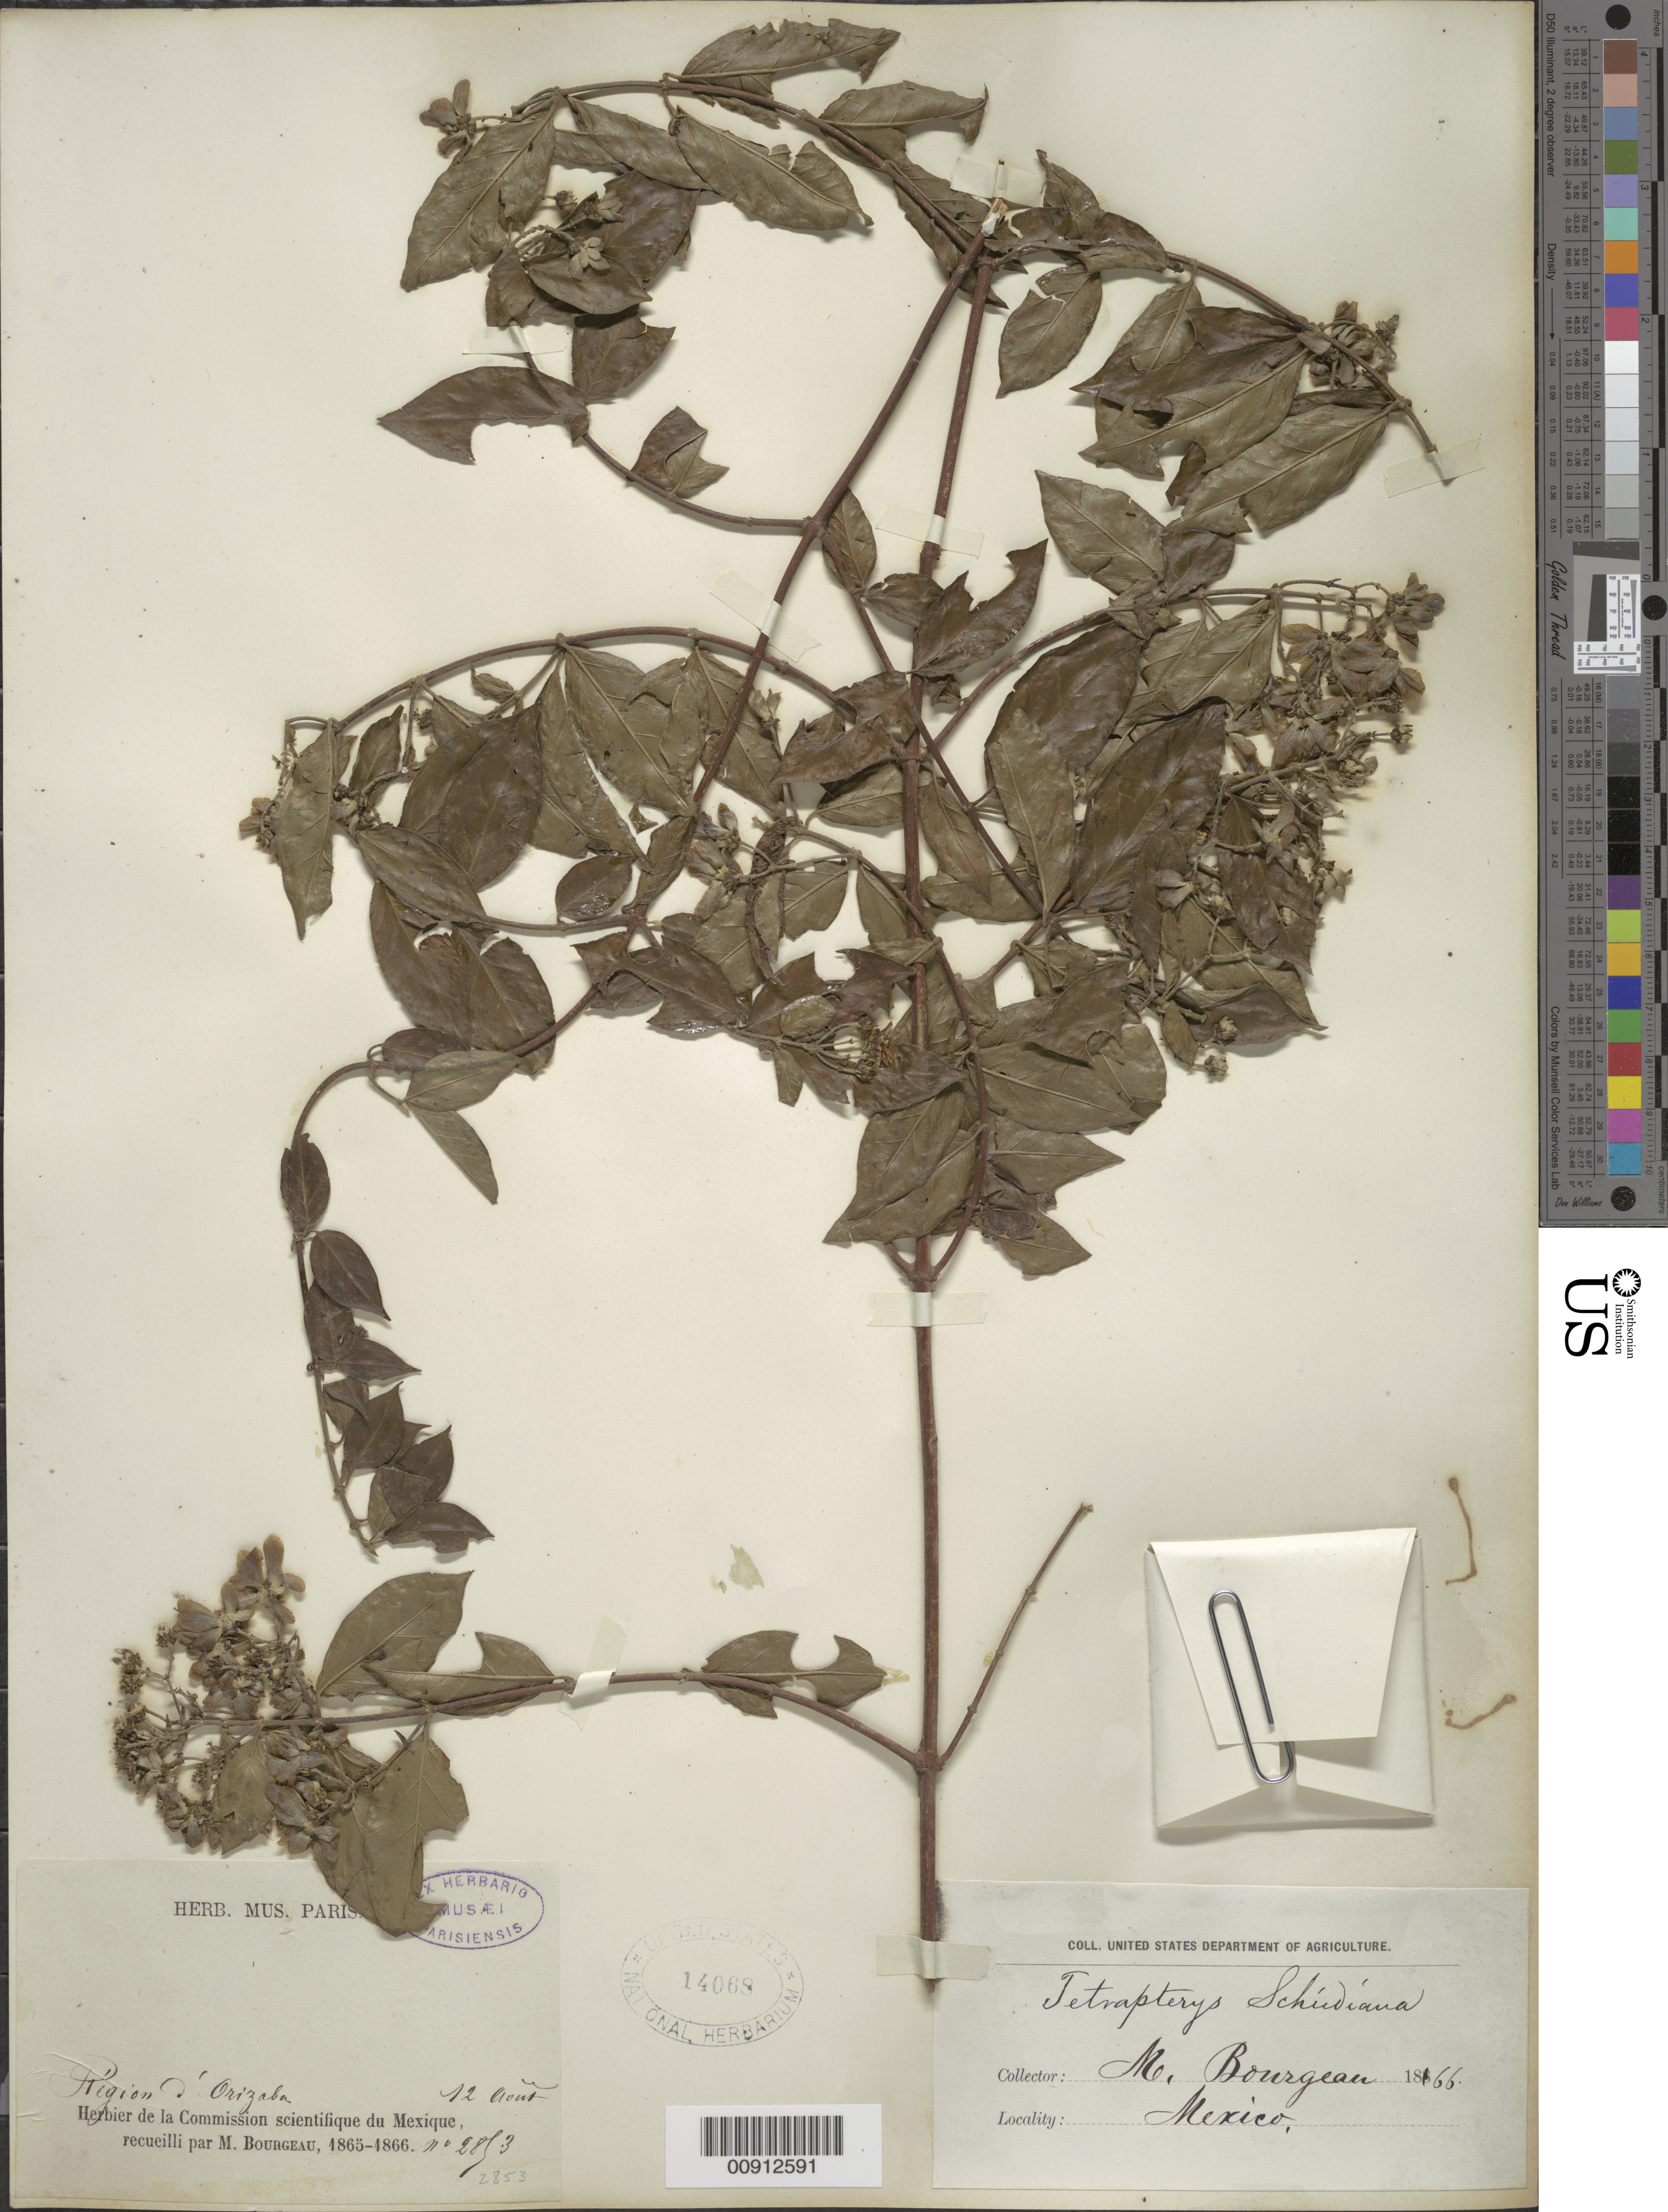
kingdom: Plantae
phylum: Tracheophyta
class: Magnoliopsida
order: Malpighiales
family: Malpighiaceae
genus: Tetrapterys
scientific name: Tetrapterys schiedeana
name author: Schltdl. & Cham.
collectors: E. Bourgeau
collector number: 2853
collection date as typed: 12 Aug 1866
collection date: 1866-08-12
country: Mexico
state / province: Veracruz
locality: Region d'Orizaba.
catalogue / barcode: US 14068